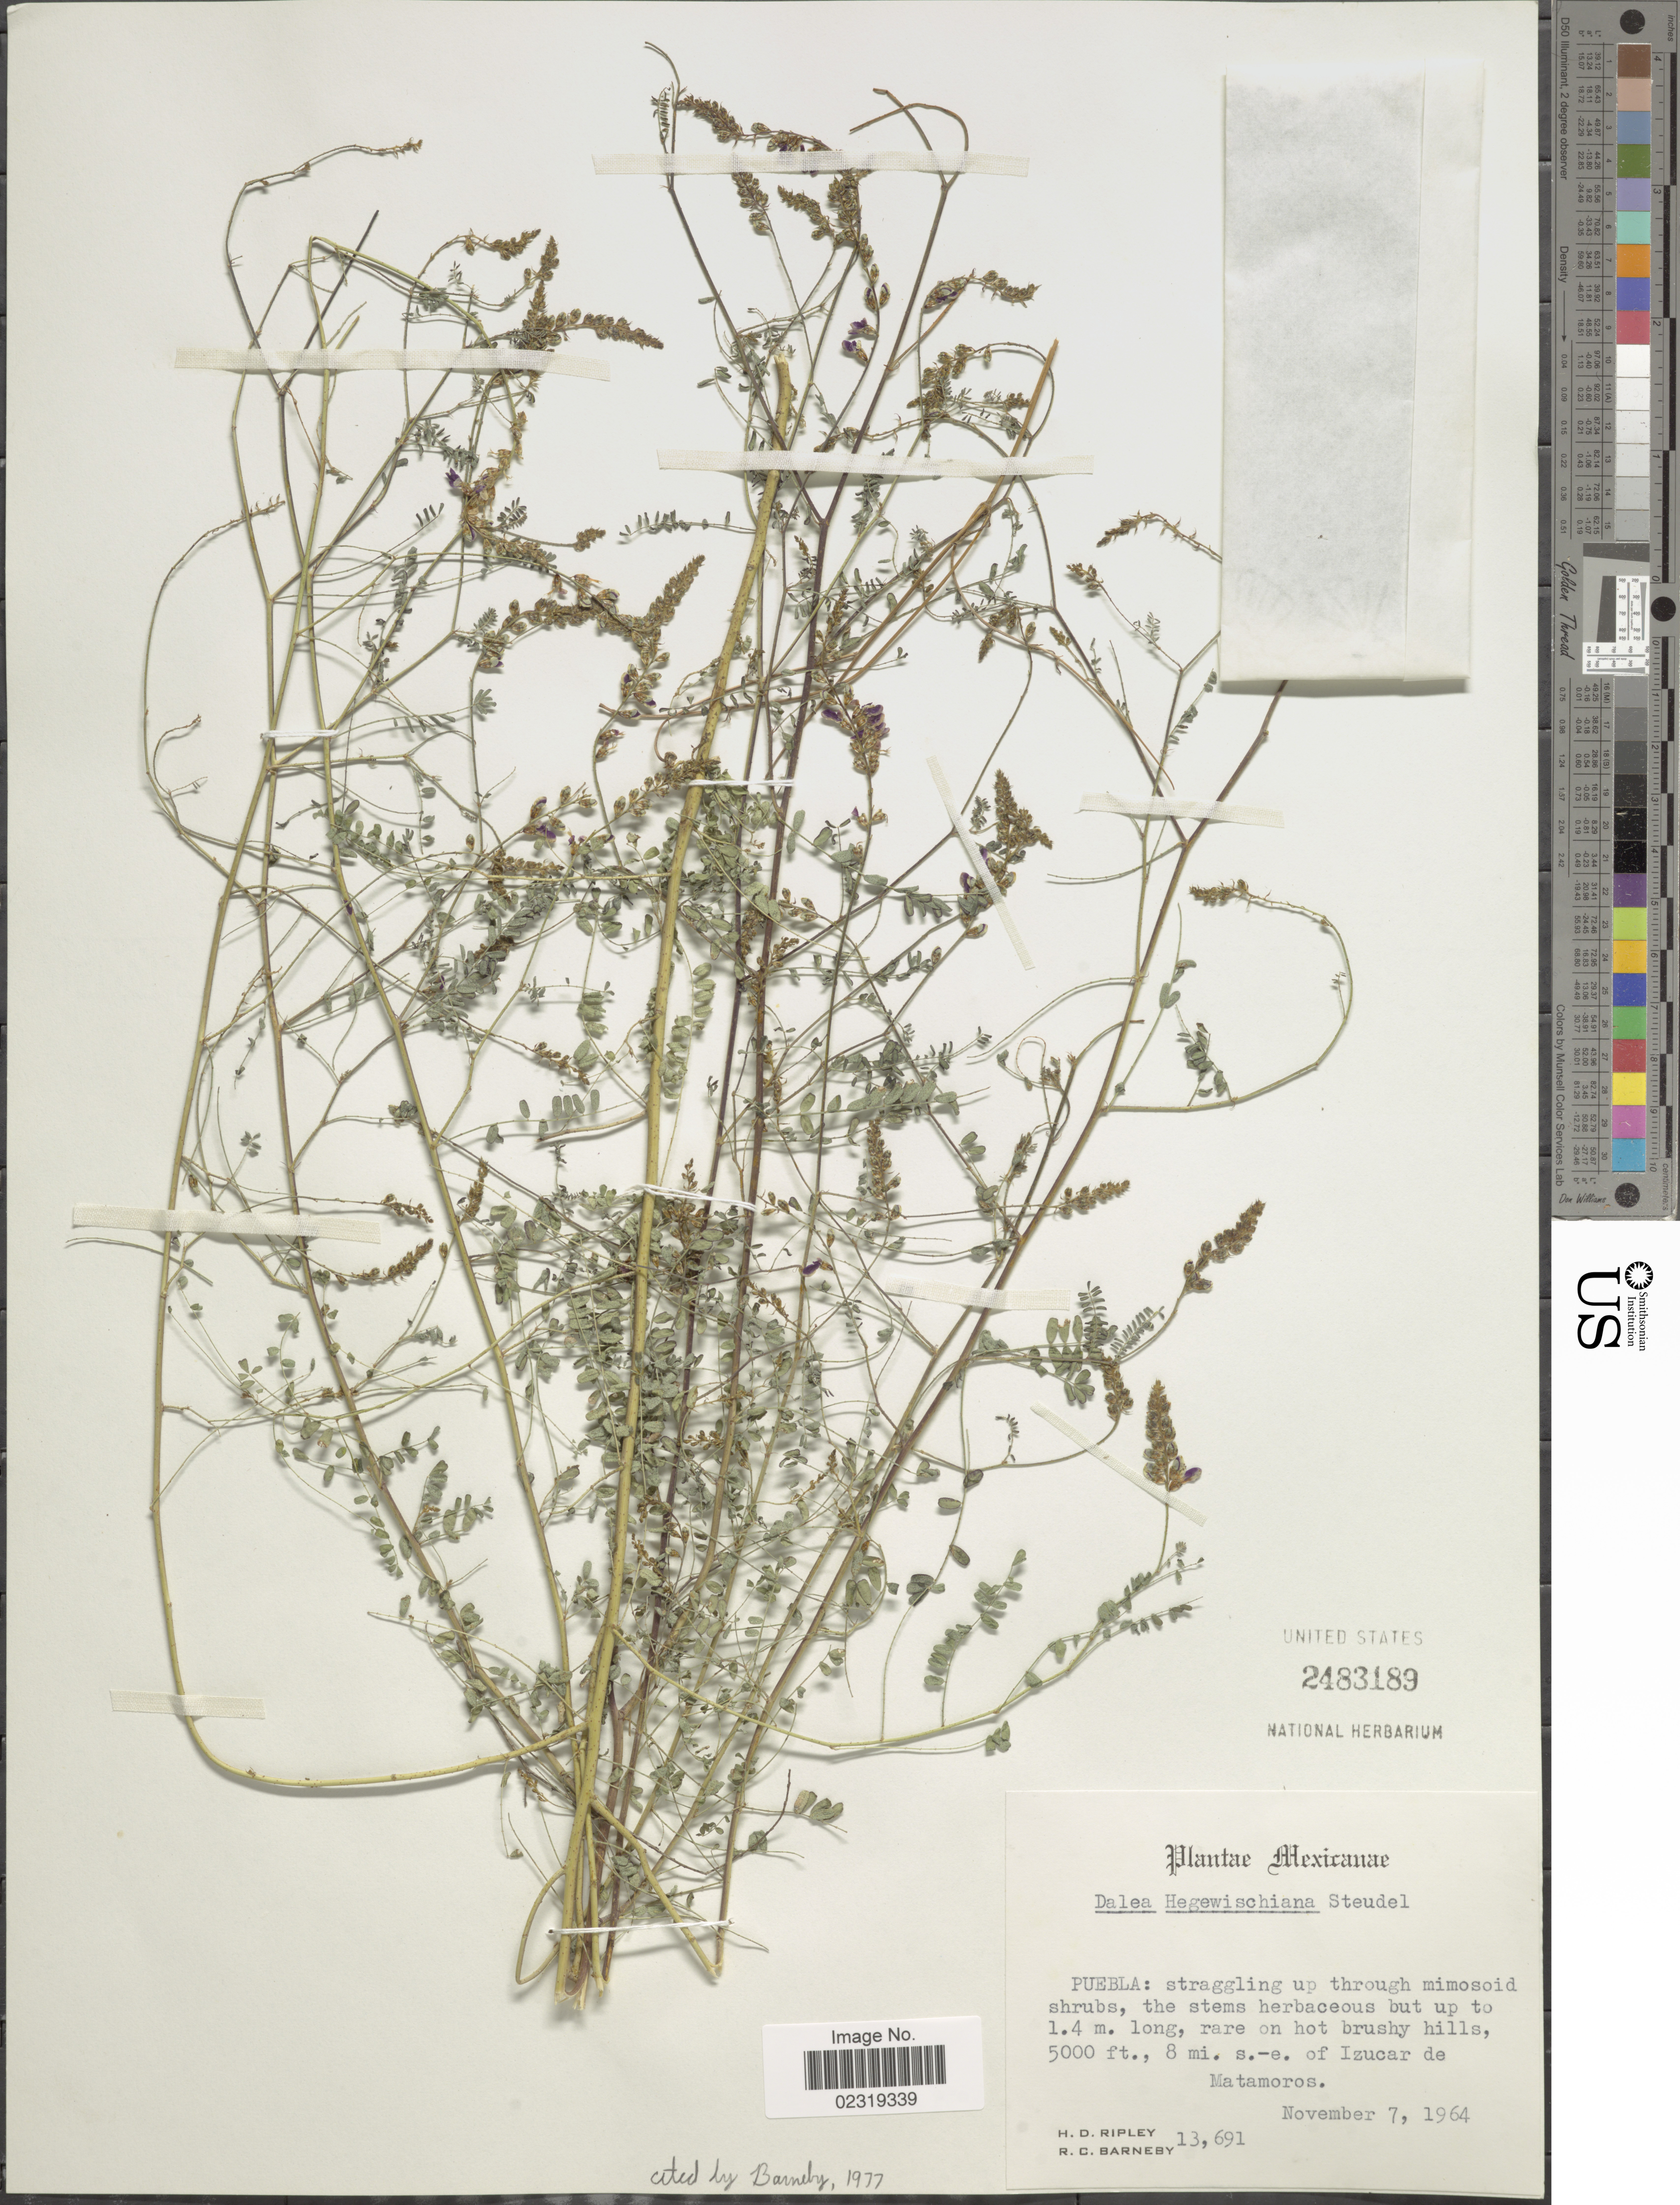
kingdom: Plantae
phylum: Tracheophyta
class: Magnoliopsida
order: Fabales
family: Fabaceae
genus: Dalea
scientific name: Dalea hegewischiana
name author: Steud.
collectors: H. Ripley & R. C. Barneby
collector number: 13691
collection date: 1964-11-07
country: Mexico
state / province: Puebla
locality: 8 mi. s.-e. of Izucar de Matamoros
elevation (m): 1524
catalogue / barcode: US 2483189